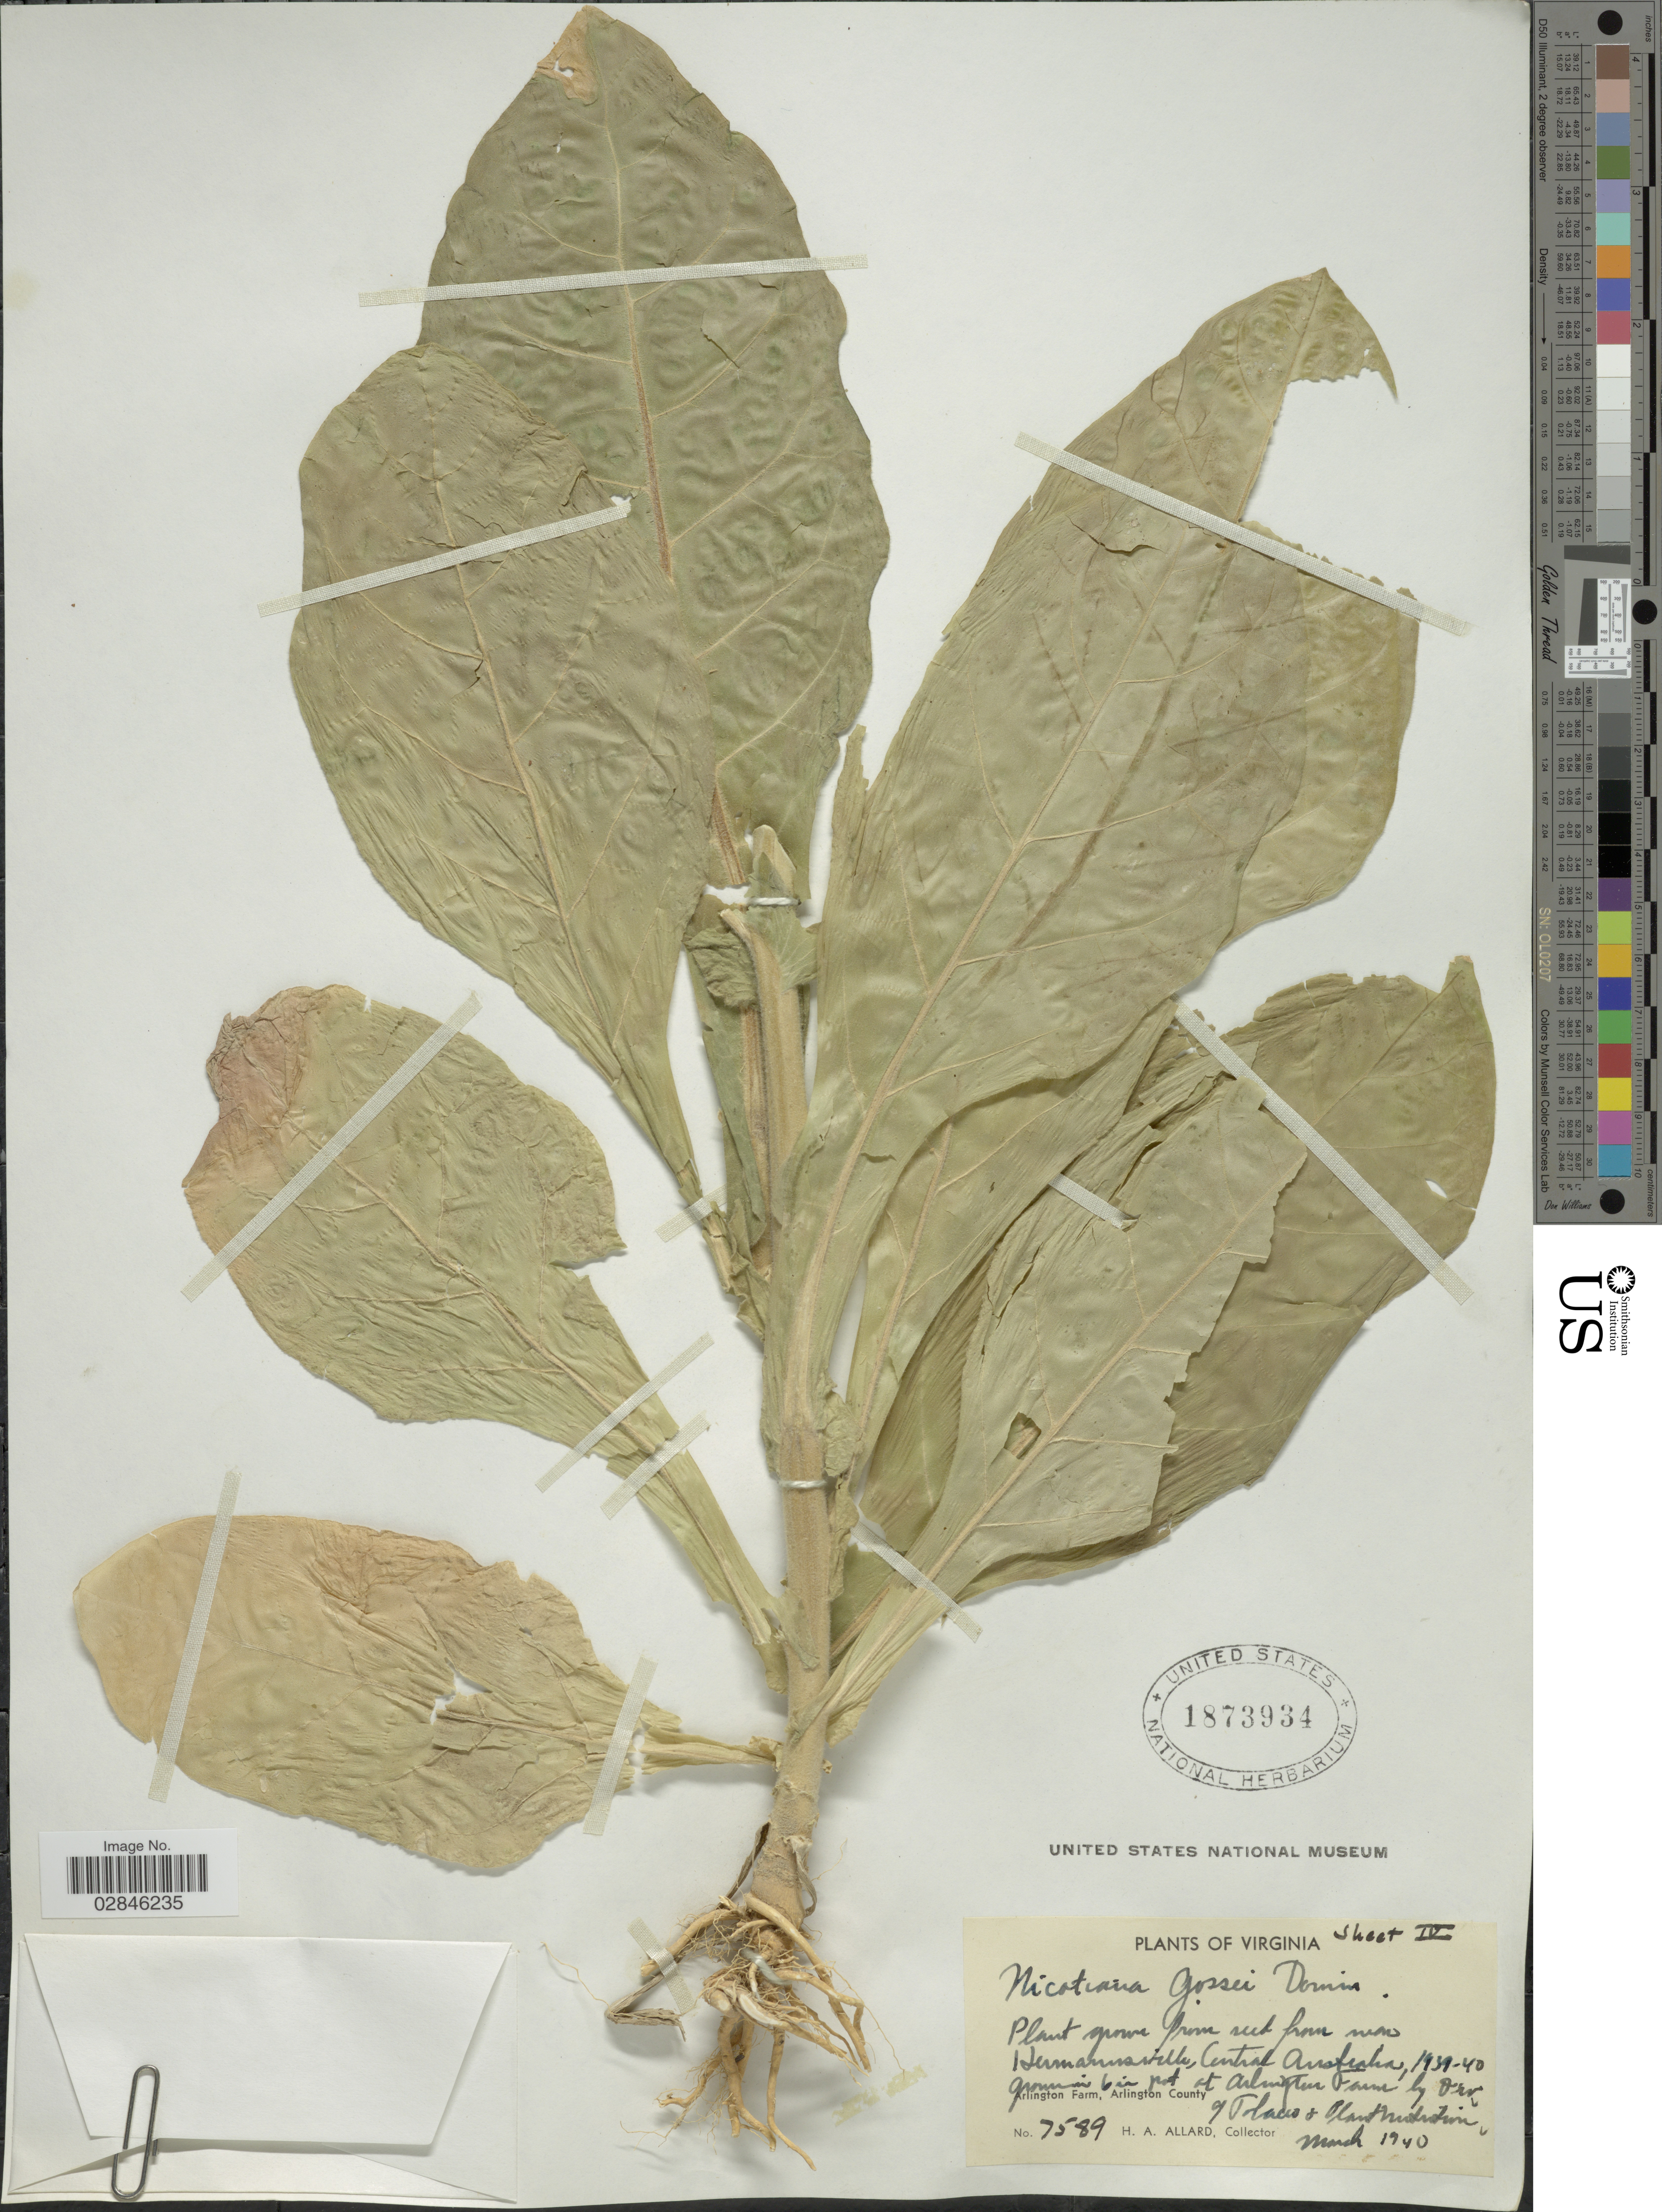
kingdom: Plantae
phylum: Tracheophyta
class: Magnoliopsida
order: Solanales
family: Solanaceae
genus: Nicotiana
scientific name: Nicotiana gossei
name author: Domin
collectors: H. A. Allard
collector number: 7589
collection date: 1940-03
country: United States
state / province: Virginia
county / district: Arlington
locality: Arlington Farm, Arlington County.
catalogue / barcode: US 1873934